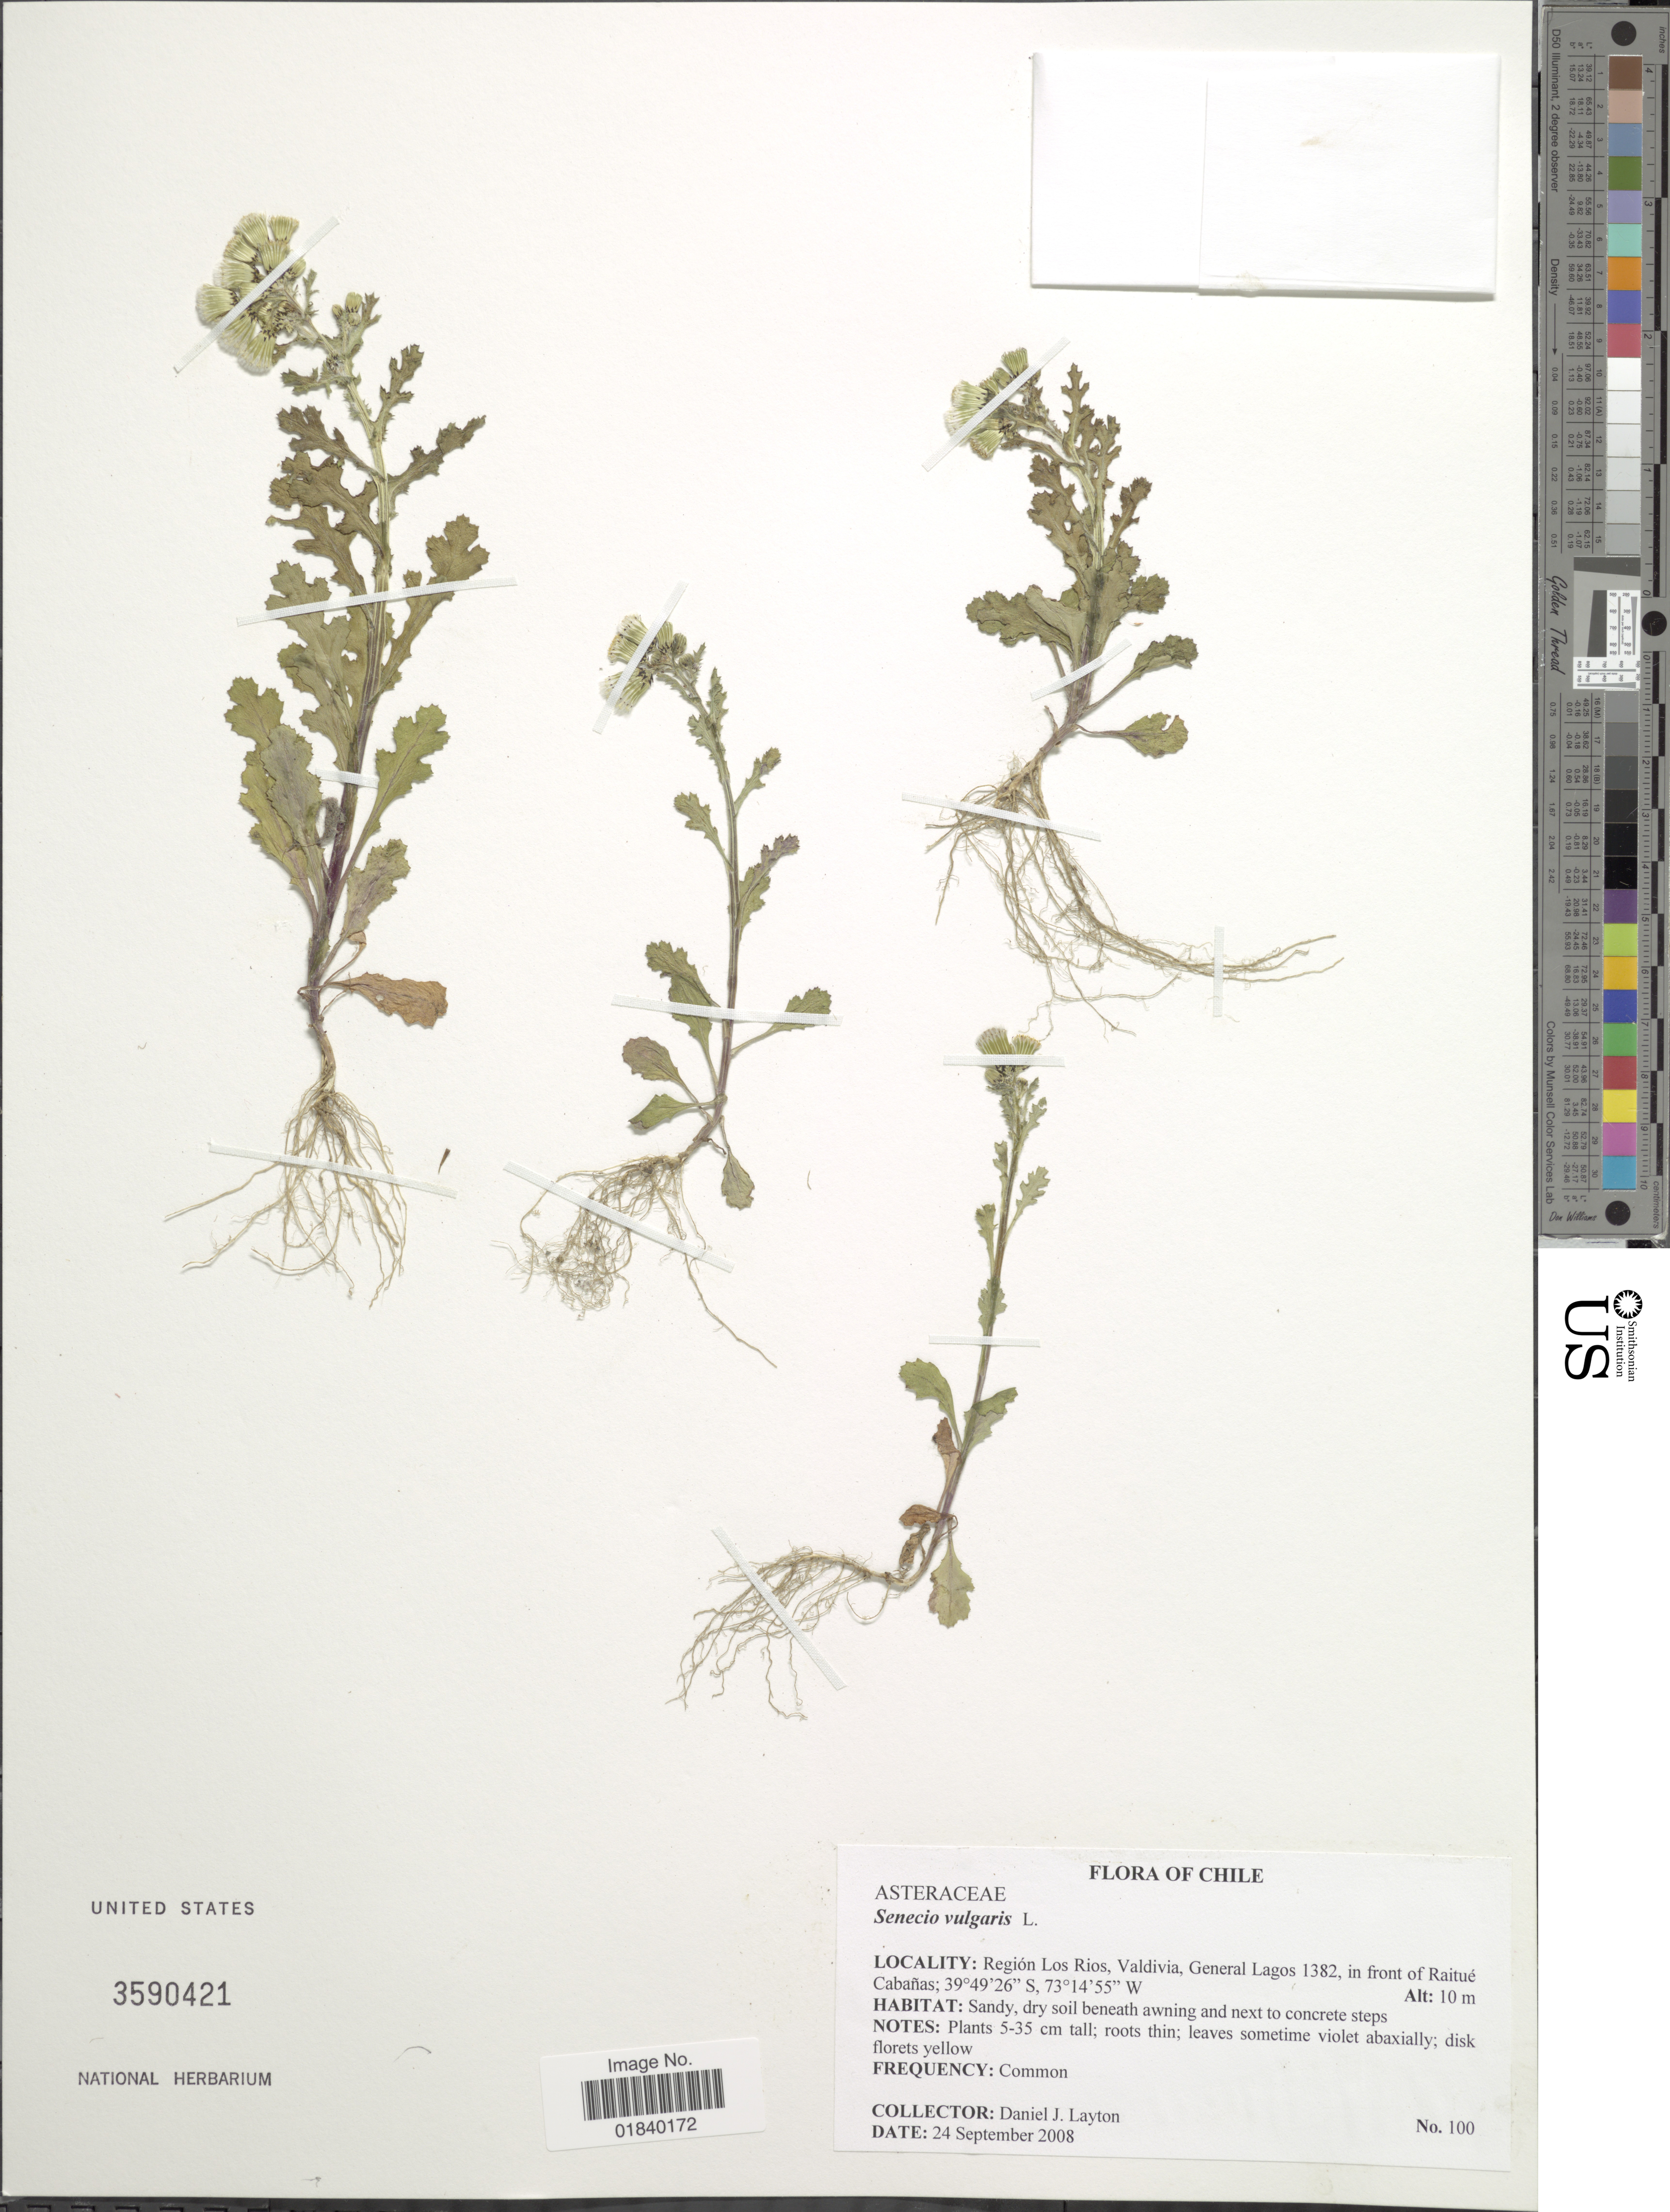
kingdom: Plantae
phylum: Tracheophyta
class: Magnoliopsida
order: Asterales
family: Asteraceae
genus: Senecio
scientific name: Senecio vulgaris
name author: L.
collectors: D. J. Layton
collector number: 100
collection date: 2008-09-24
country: Ecuador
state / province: Los Ríos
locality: Regio Los Rios, Valdivia, General Lagos 1382, in front of Raitue Cabanas.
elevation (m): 10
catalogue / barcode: US 3590421